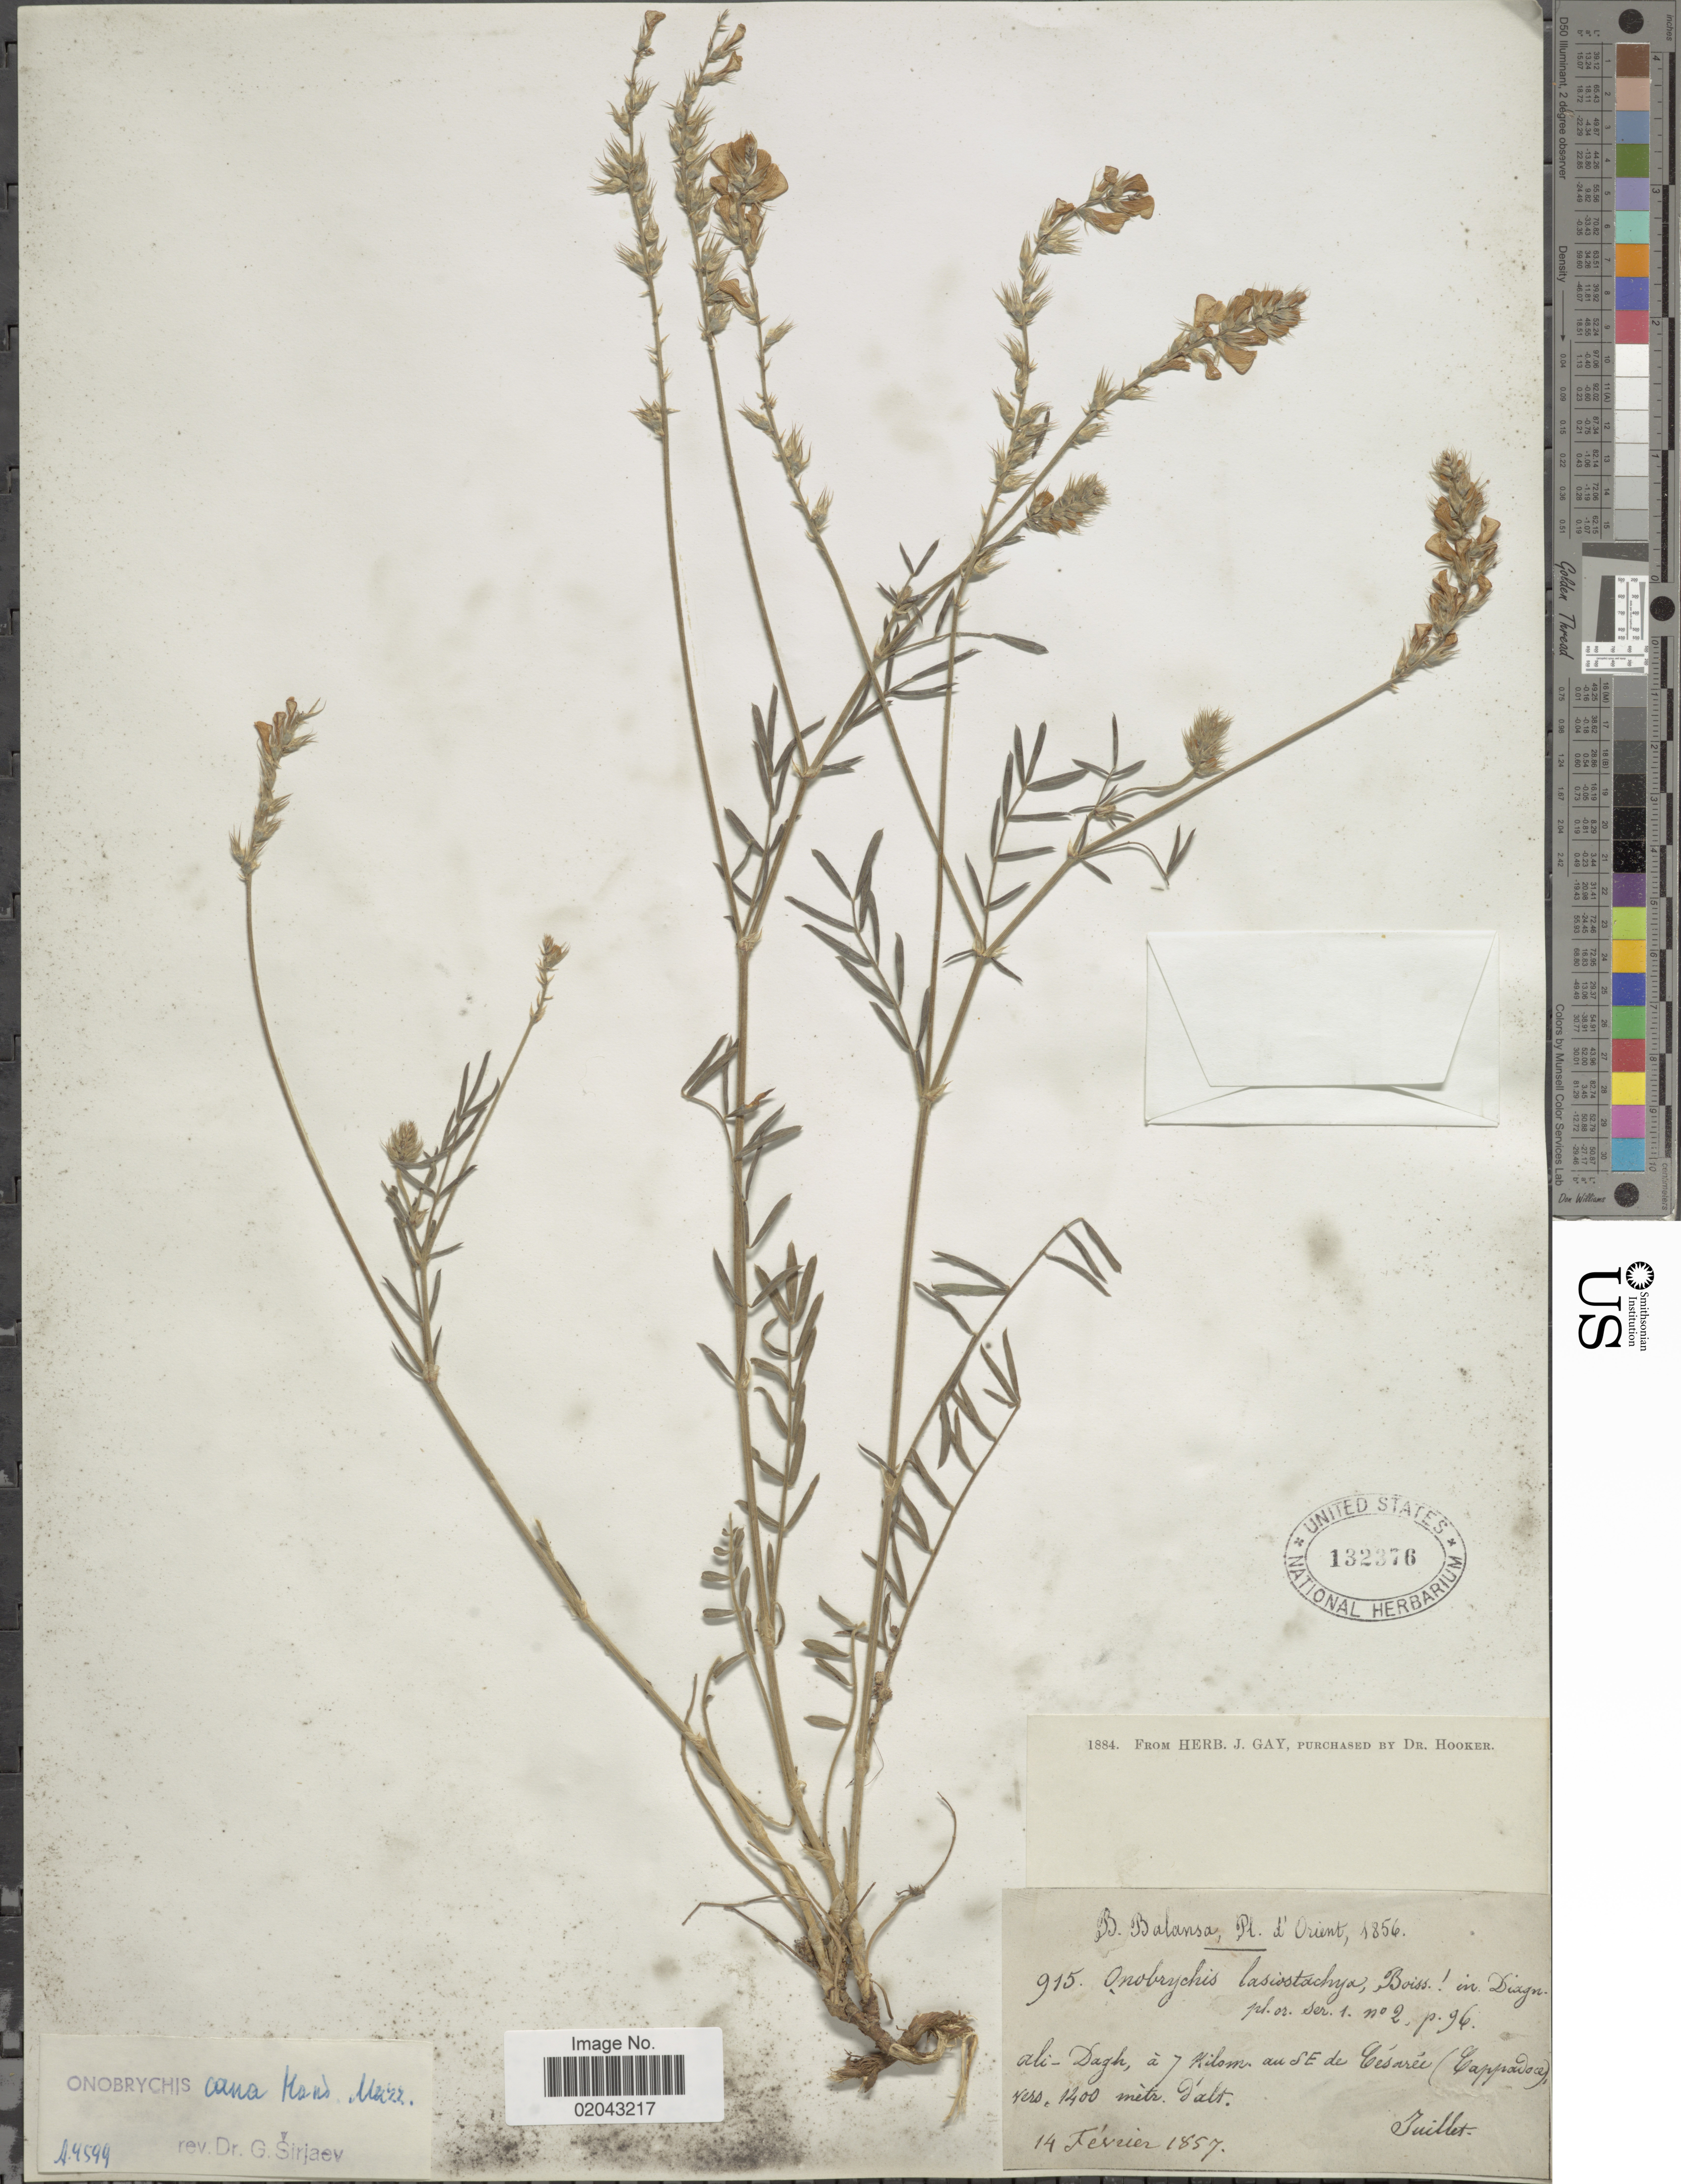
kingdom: Plantae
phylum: Tracheophyta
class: Magnoliopsida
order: Fabales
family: Fabaceae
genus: Onobrychis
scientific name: Onobrychis cana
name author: Hand.-Mazz.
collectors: B. Balansa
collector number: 915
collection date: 1857-02-14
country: Turkey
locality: Pl. d'Orienrt, Ali-Dagh, a 7 kilom. au SE de Cesaree (Cappadoce [interpreted]).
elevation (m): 1400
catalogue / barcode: US 132376